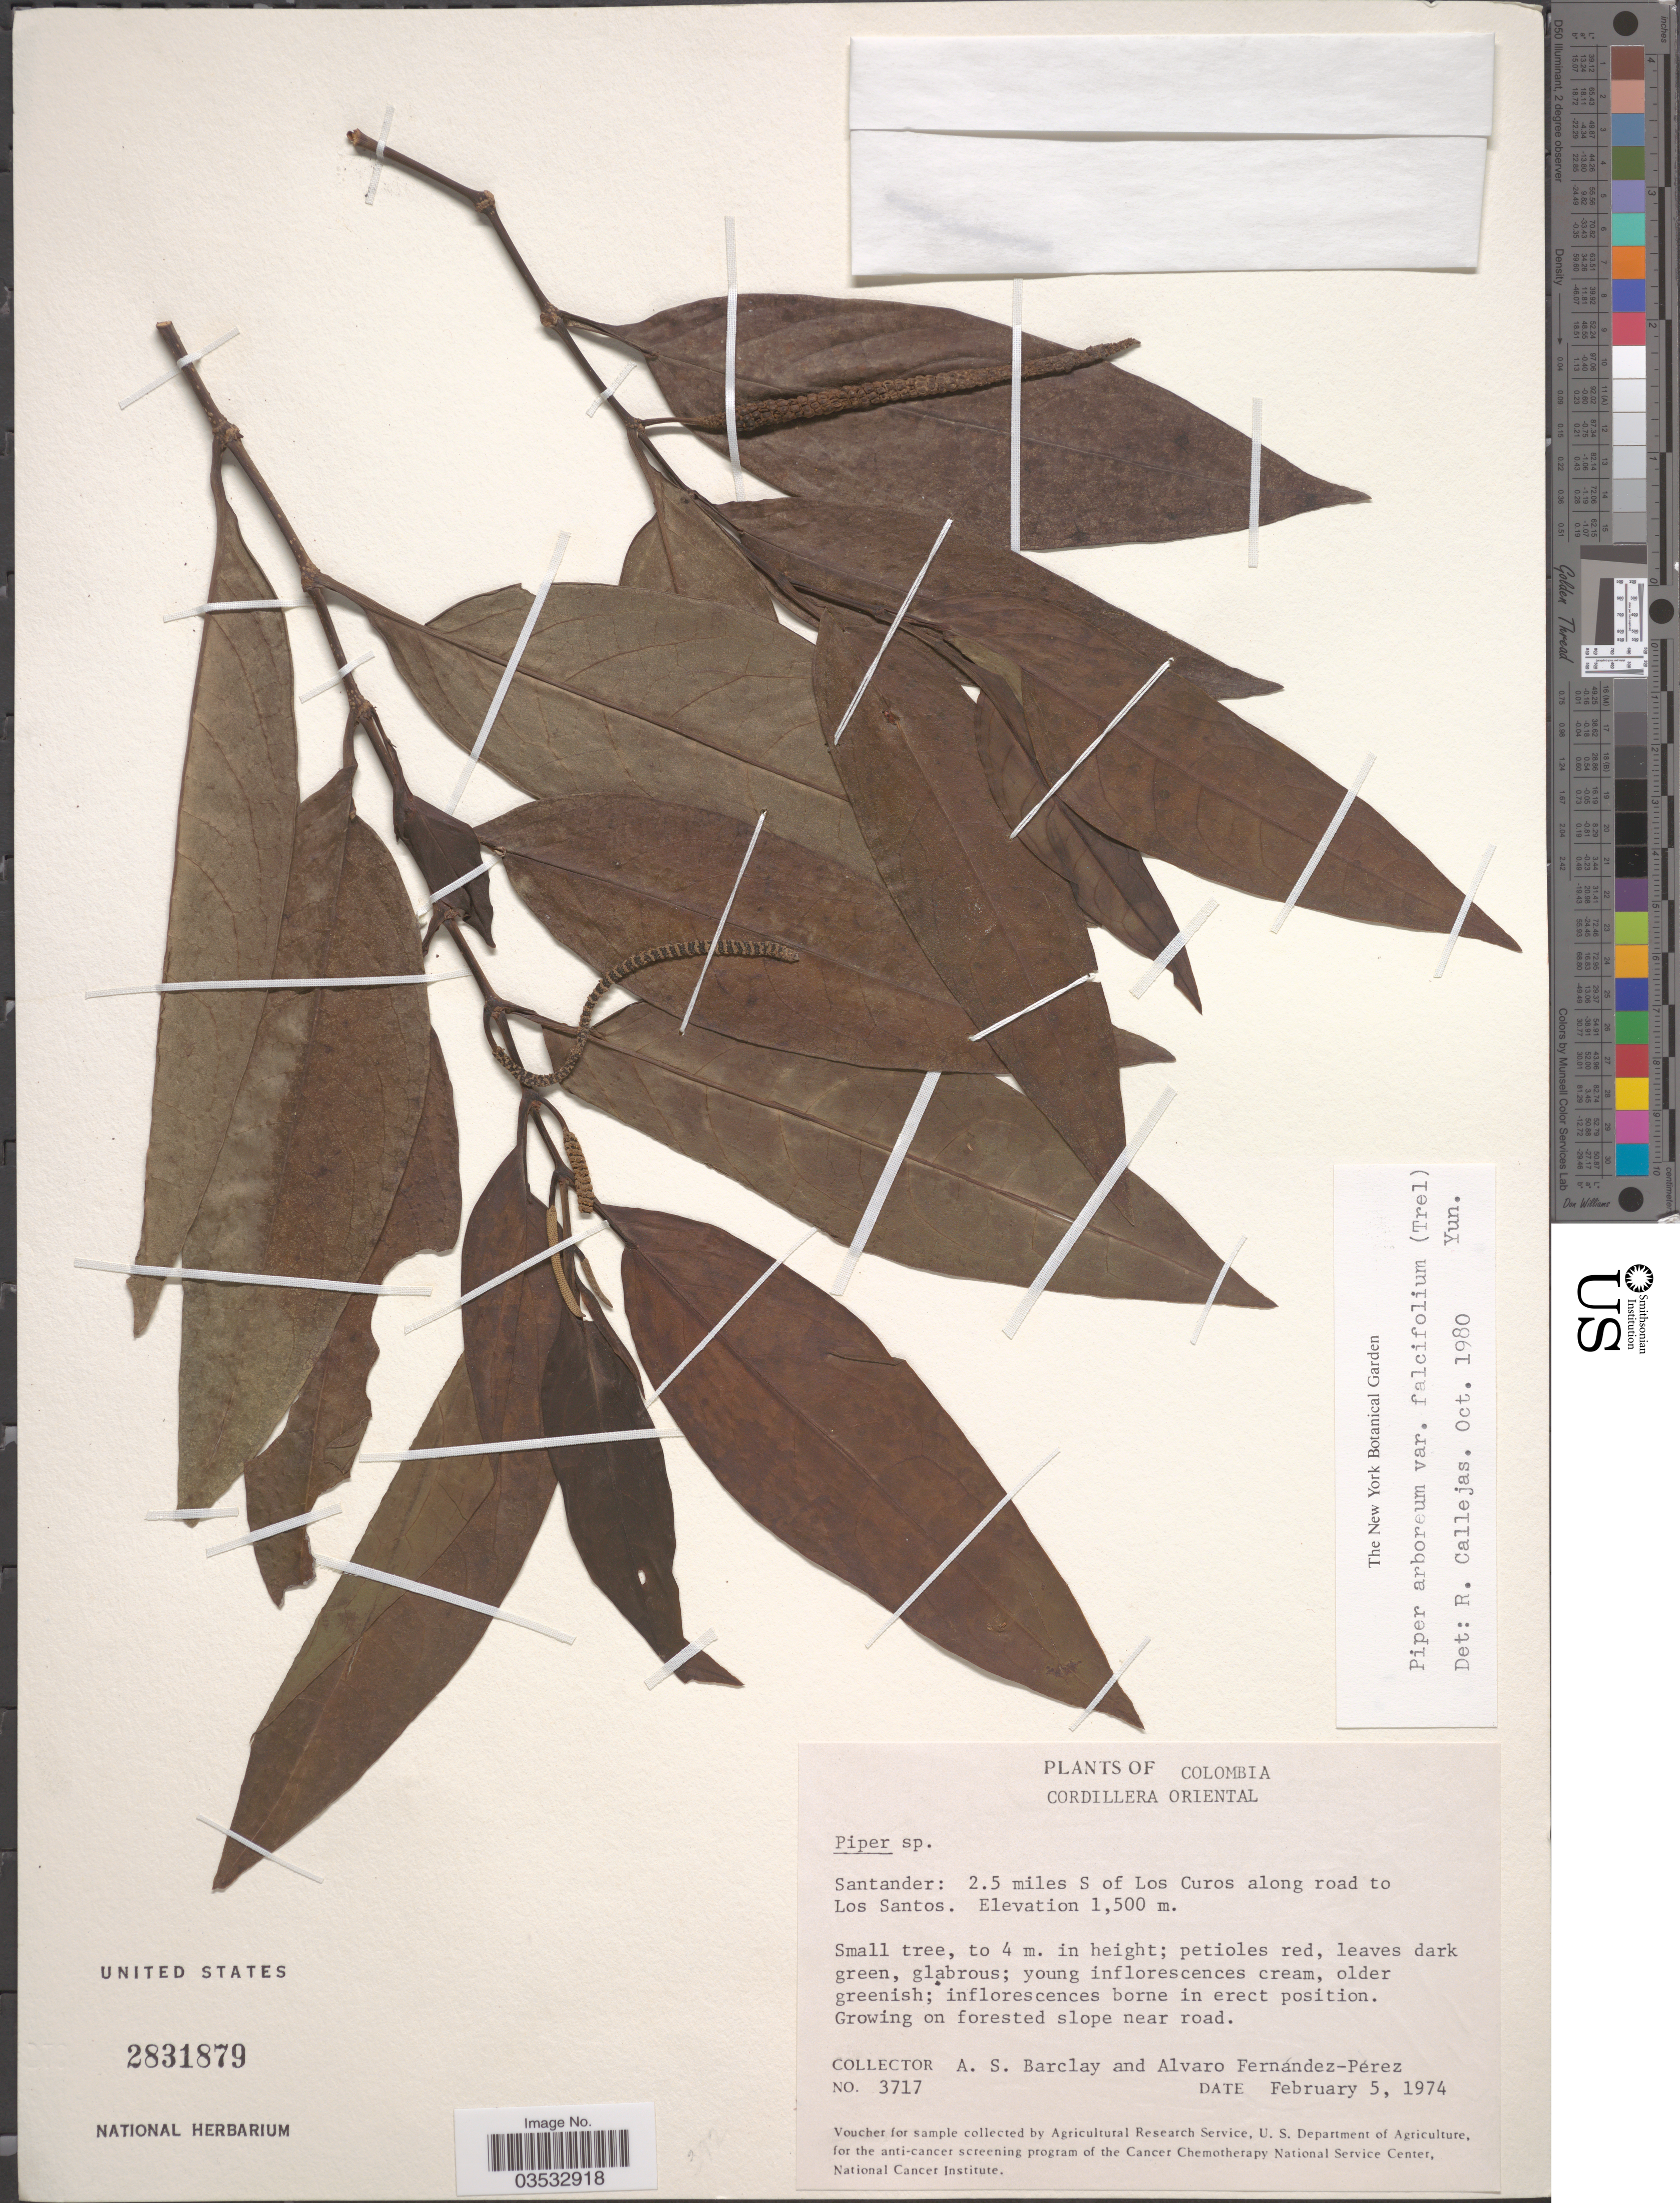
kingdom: Plantae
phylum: Tracheophyta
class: Magnoliopsida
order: Piperales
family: Piperaceae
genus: Piper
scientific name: Piper arboreum var. arboreum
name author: Aubl.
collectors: A. S. Barclay & A. Fernández-Pérez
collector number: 3717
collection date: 1974-02-05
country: Colombia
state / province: Norte de Santander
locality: Cordillera Oriental. Santander: 2.5 miles S of Los Curos along road to Los Santos.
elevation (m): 1500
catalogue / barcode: US 2831879